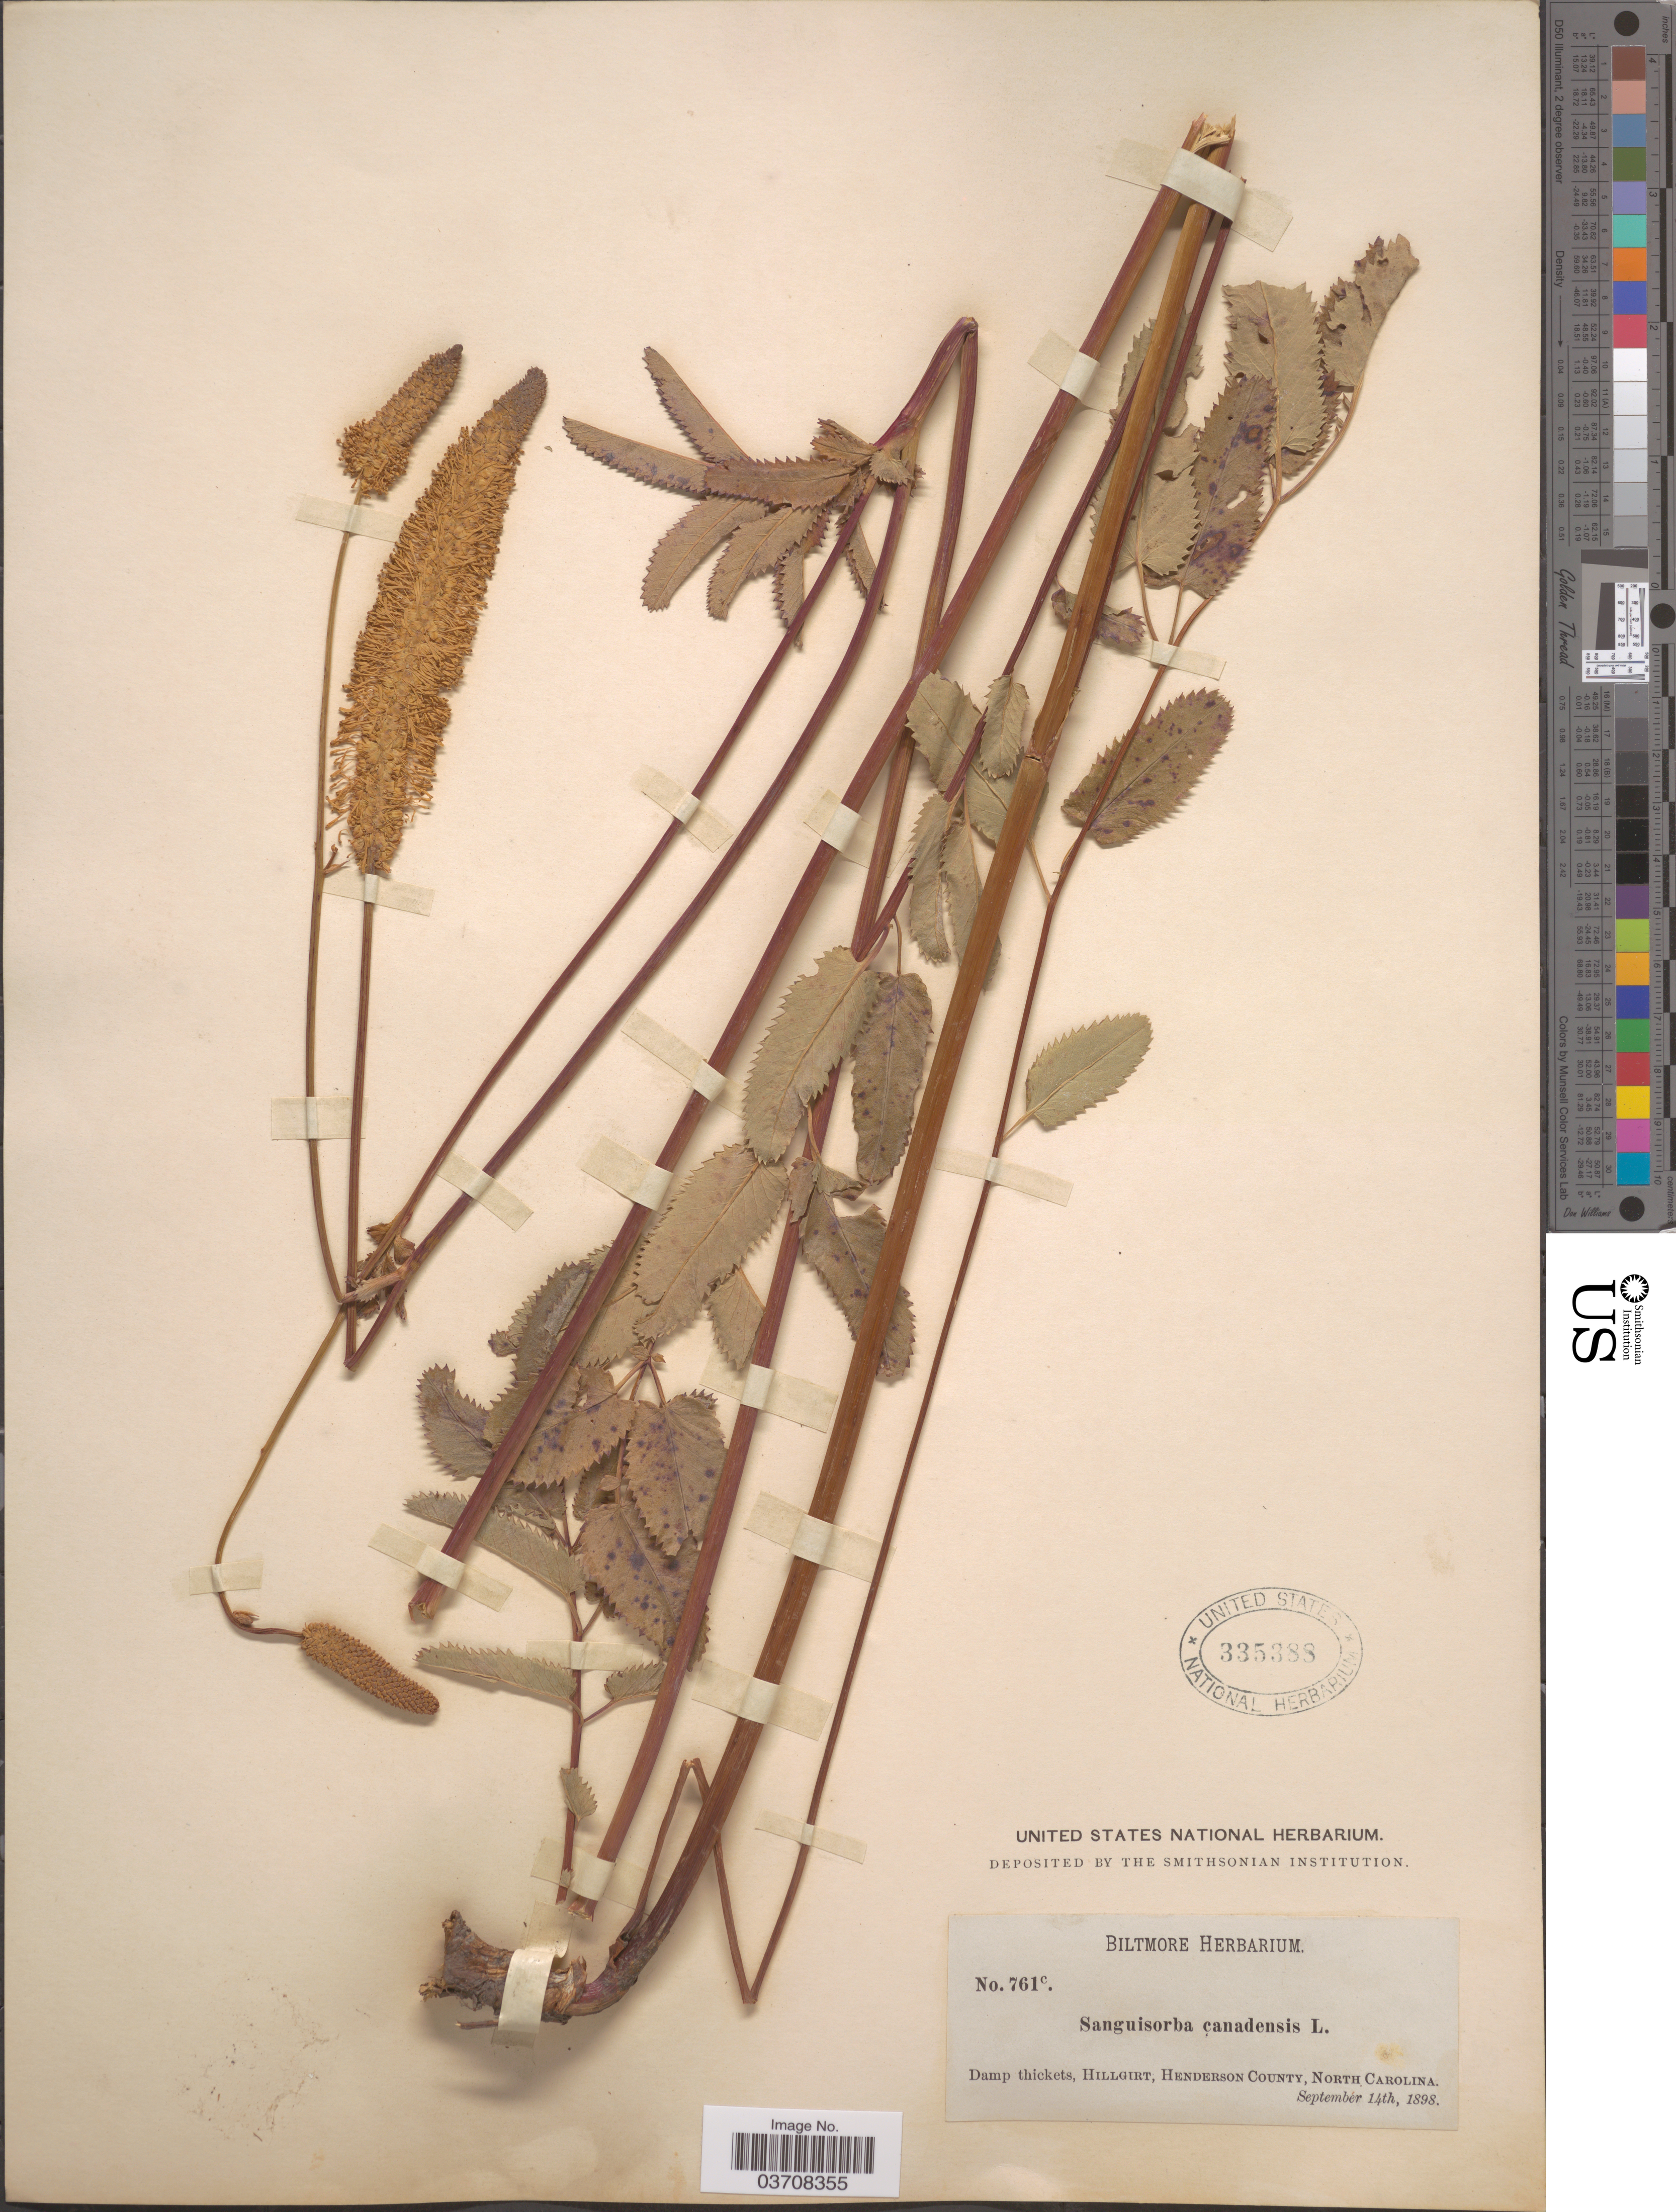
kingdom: Plantae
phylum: Tracheophyta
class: Magnoliopsida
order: Rosales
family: Rosaceae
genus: Sanguisorba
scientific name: Sanguisorba canadensis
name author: L.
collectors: ex herb. Biltmore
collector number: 761c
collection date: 1898-09-14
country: United States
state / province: North Carolina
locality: Hillgirt, Henderson County.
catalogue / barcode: US 335388